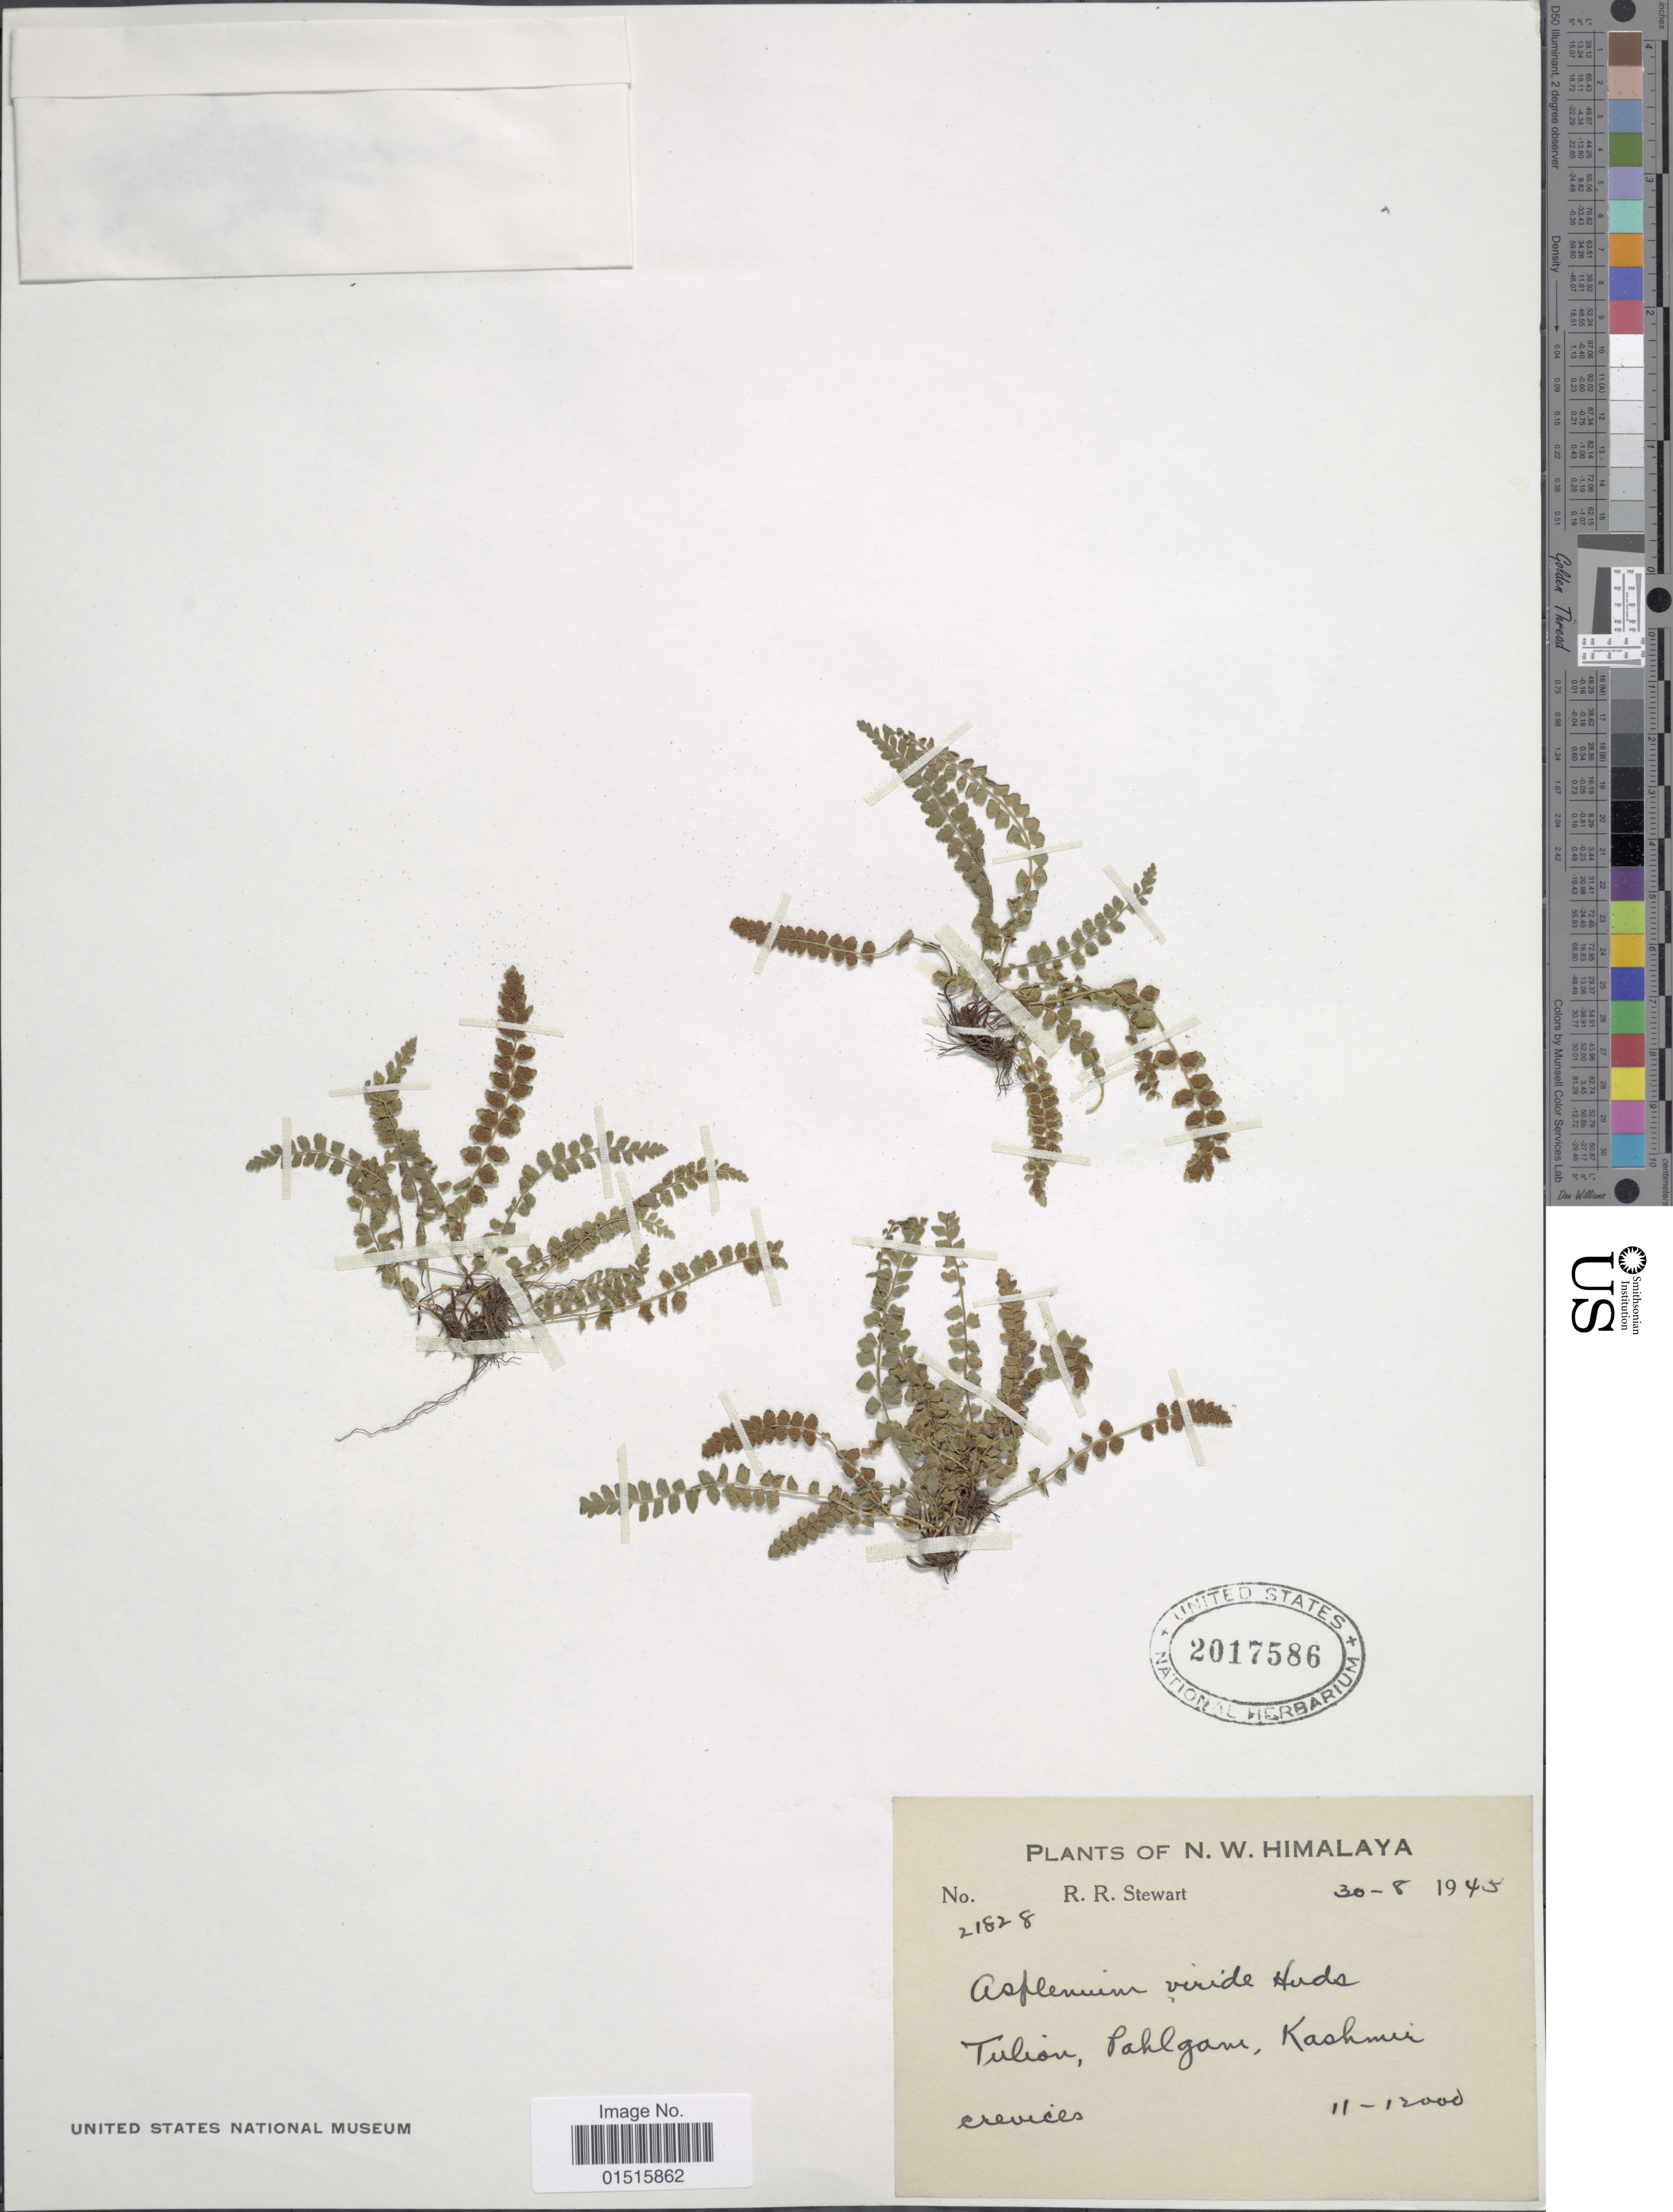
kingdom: Plantae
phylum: Tracheophyta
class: Polypodiopsida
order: Polypodiales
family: Aspleniaceae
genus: Asplenium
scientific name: Asplenium viride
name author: Huds.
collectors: R. R. Stewart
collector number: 21828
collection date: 1945-08-30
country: India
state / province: Jammu and Kashmir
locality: Tulian, Pahlgam, Kashmir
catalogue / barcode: US 2017586